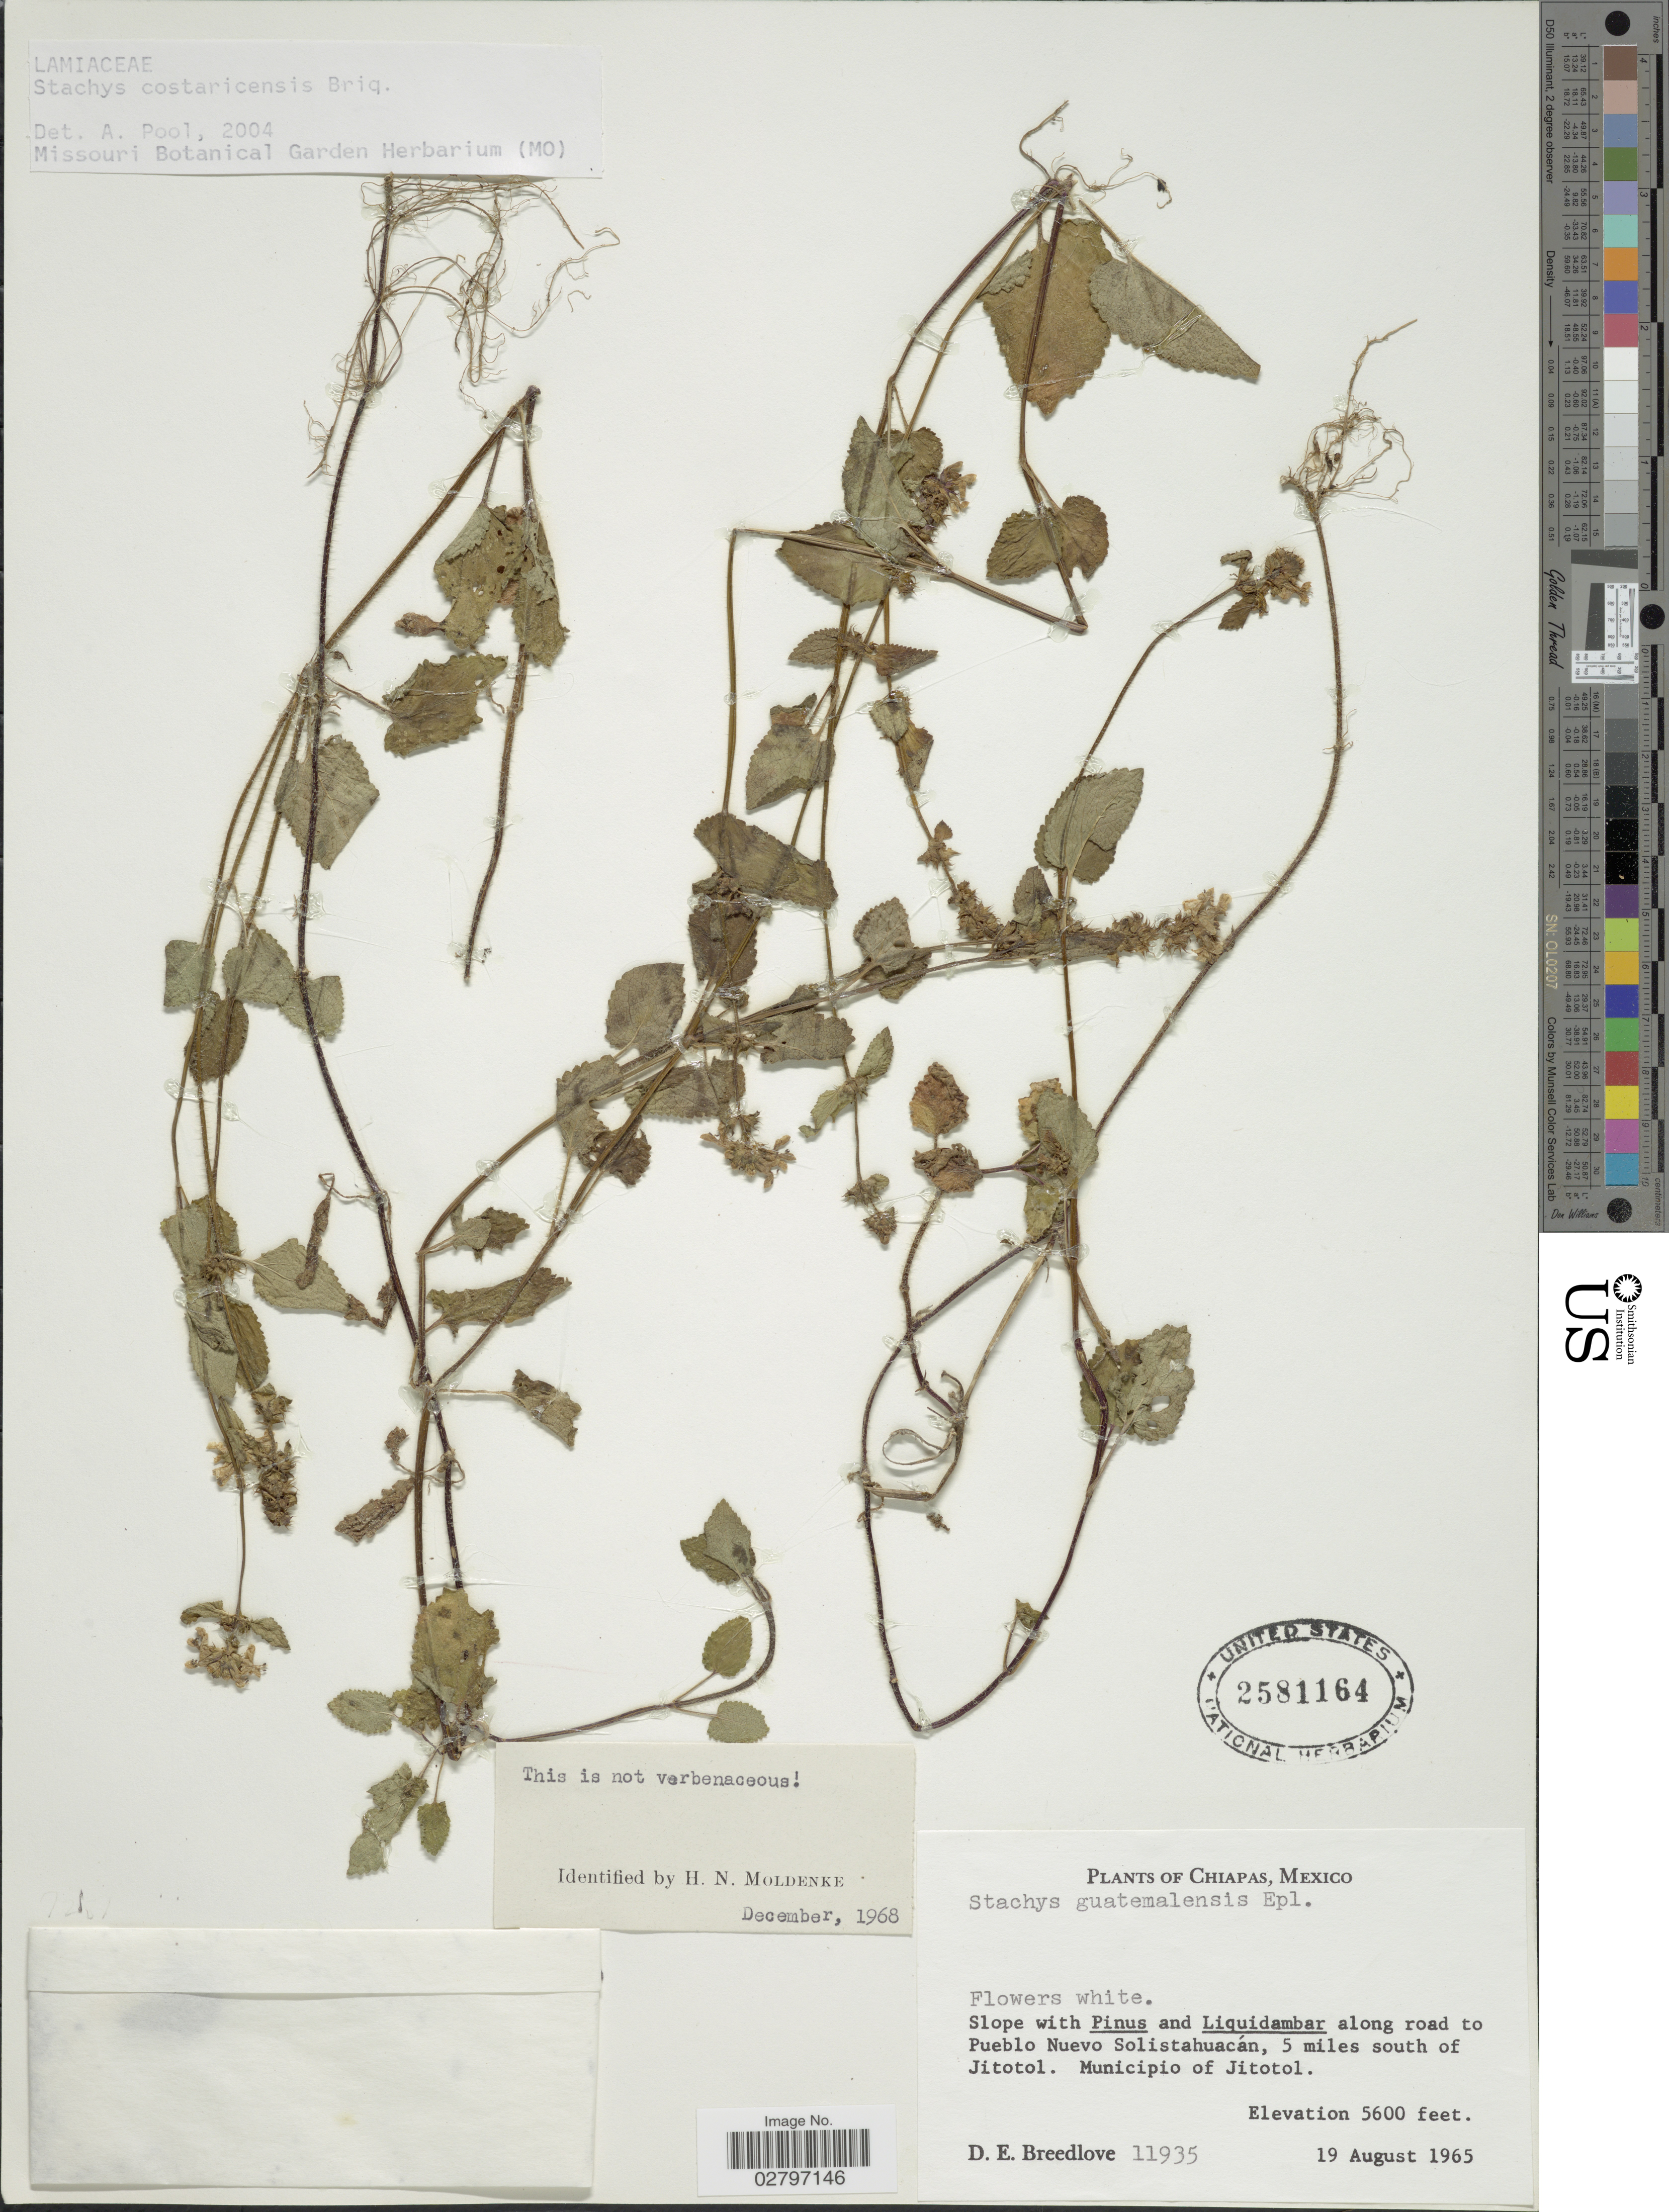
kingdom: Plantae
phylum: Tracheophyta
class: Magnoliopsida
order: Lamiales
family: Lamiaceae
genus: Stachys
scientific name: Stachys costaricensis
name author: Briq.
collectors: D. E. Breedlove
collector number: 11935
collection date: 1965-08-19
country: Mexico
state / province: Chiapas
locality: Along road to Pueblo Nuevo Solistahuacán, 5 miles south of Jitotol. Municipio of Jitotol.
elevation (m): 1707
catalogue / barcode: US 2581164